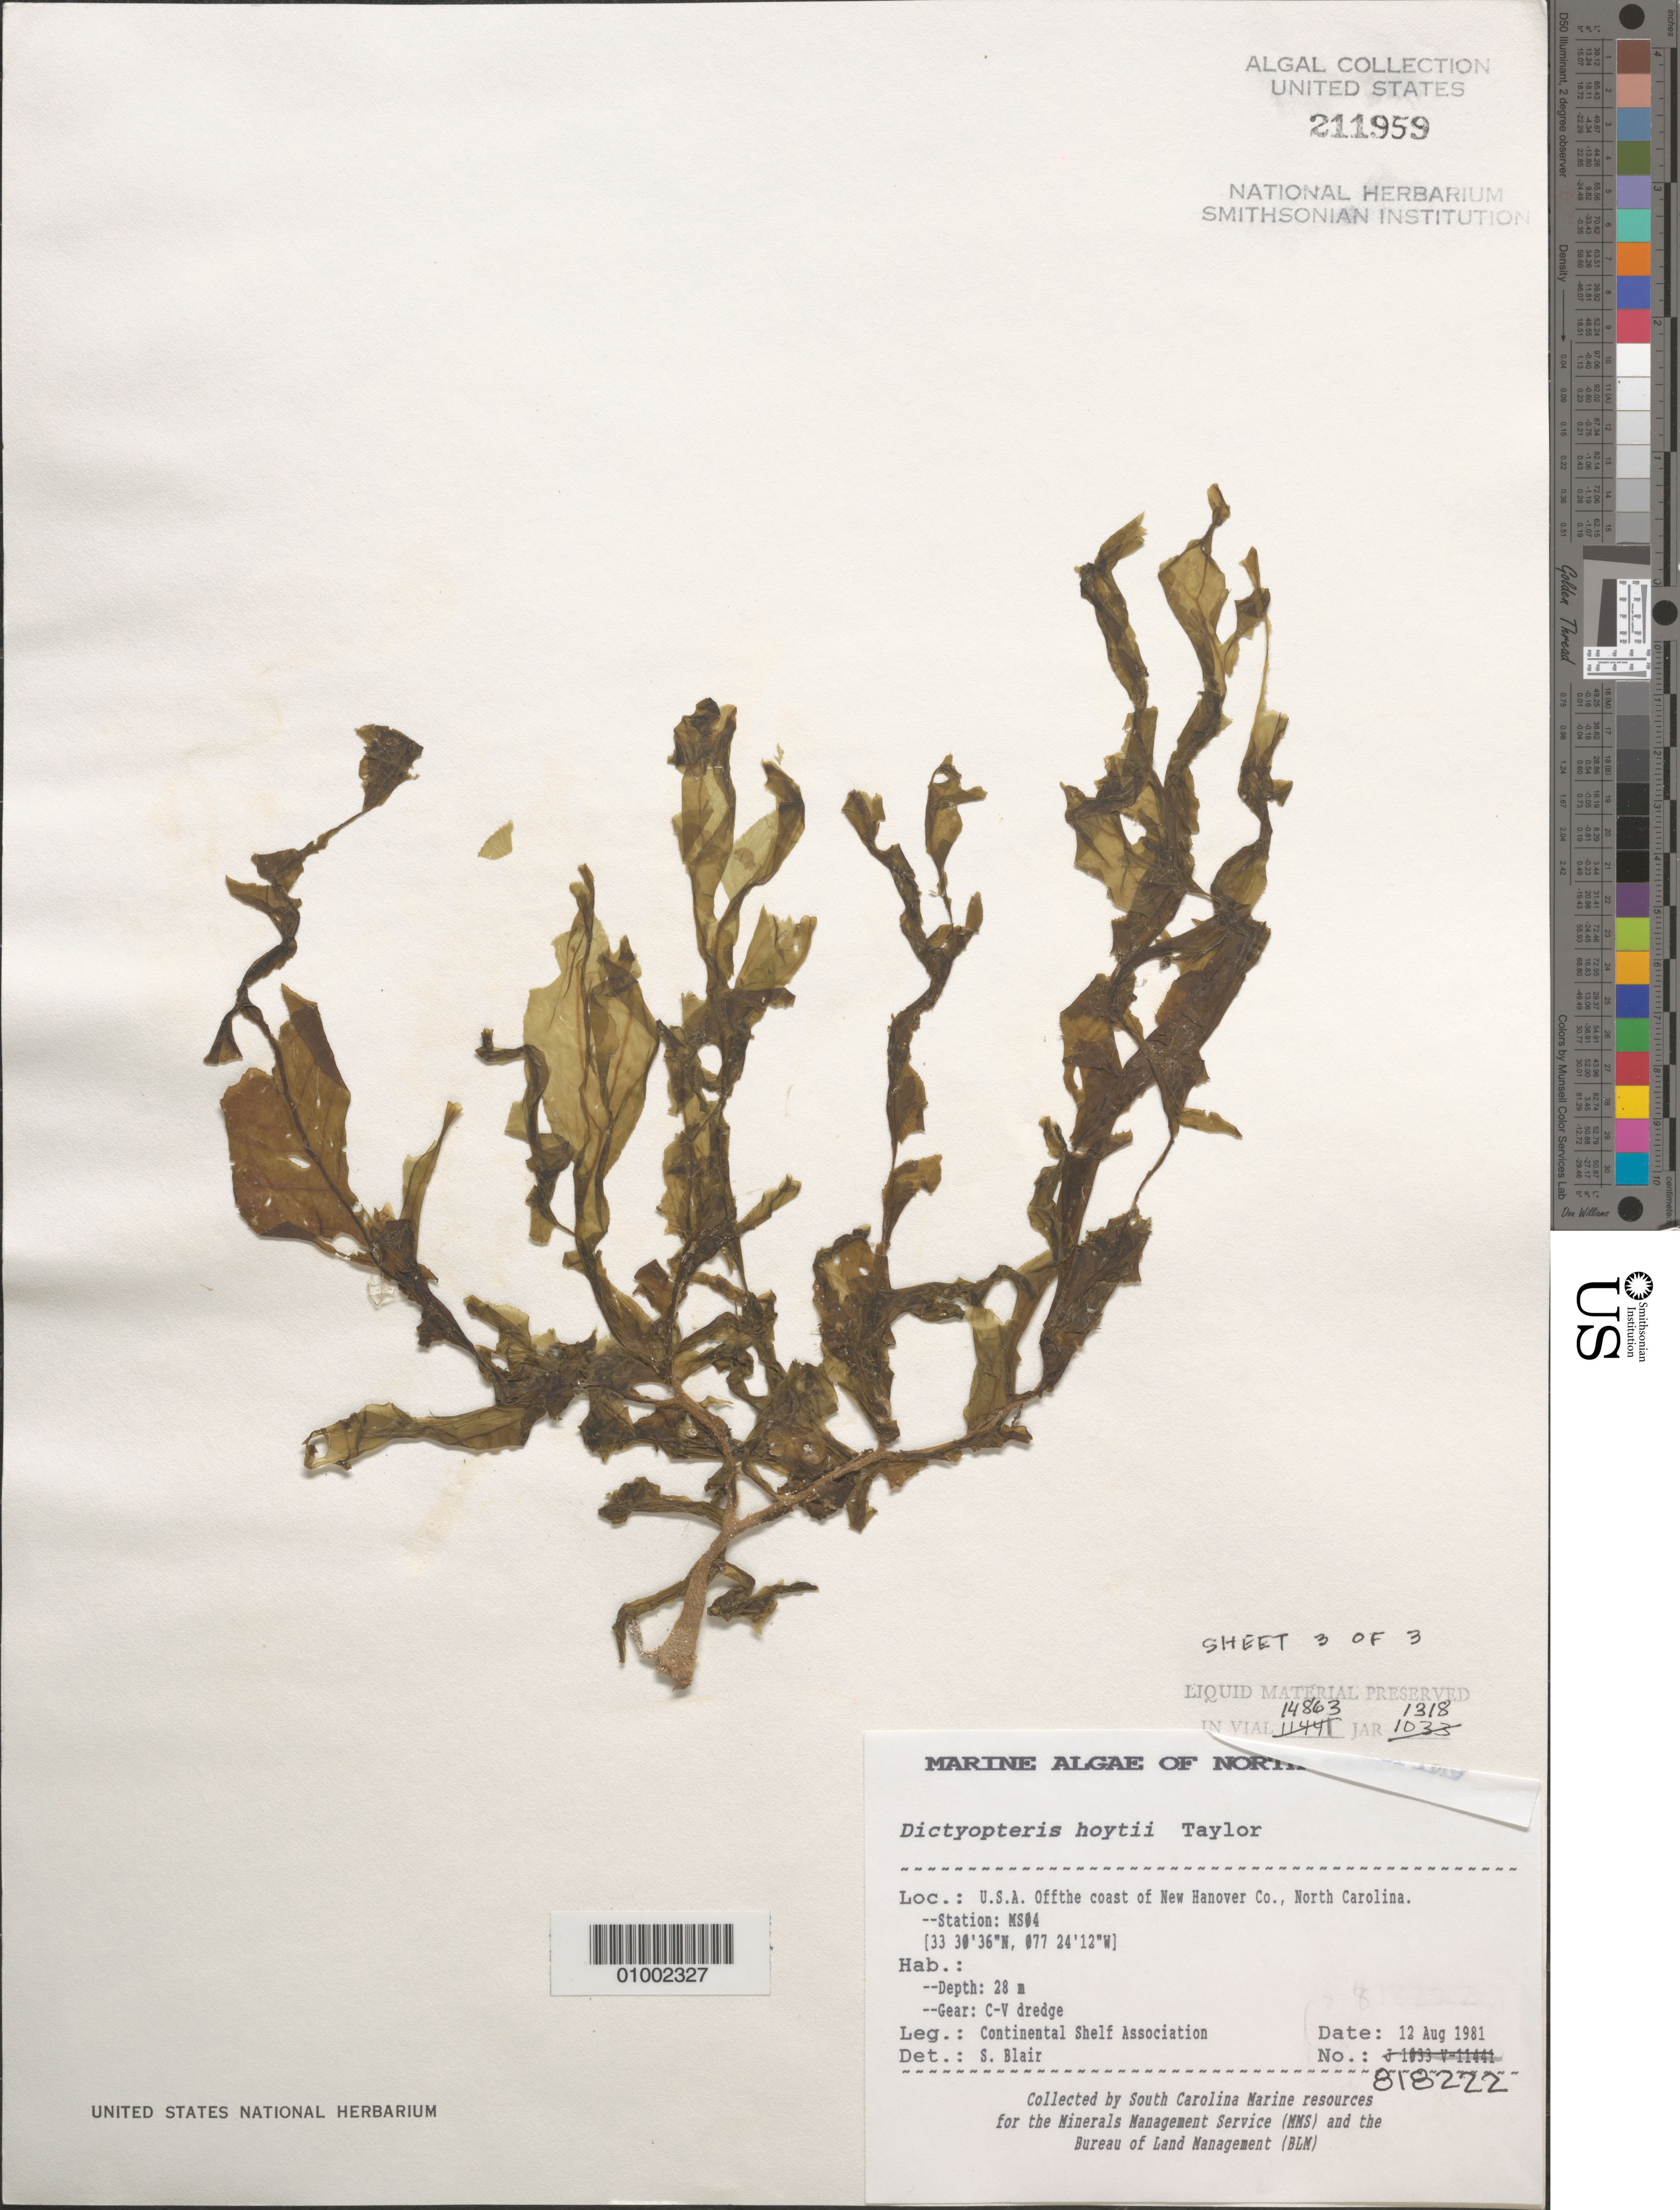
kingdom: Chromista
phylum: Ochrophyta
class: Phaeophyceae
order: Dictyotales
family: Dictyotaceae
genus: Dictyopteris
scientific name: Dictyopteris hoytii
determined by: Blair, S. M.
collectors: Continental Shelf Associates for the MMS/BLM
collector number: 818222 (Station MS04)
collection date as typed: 12 Aug 1981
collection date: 1981-08-12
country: United States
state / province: North Carolina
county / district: New Hanover County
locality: Off coast of New Hanover County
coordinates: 33 30'36"N, 077 24'12"W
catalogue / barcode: US 211959